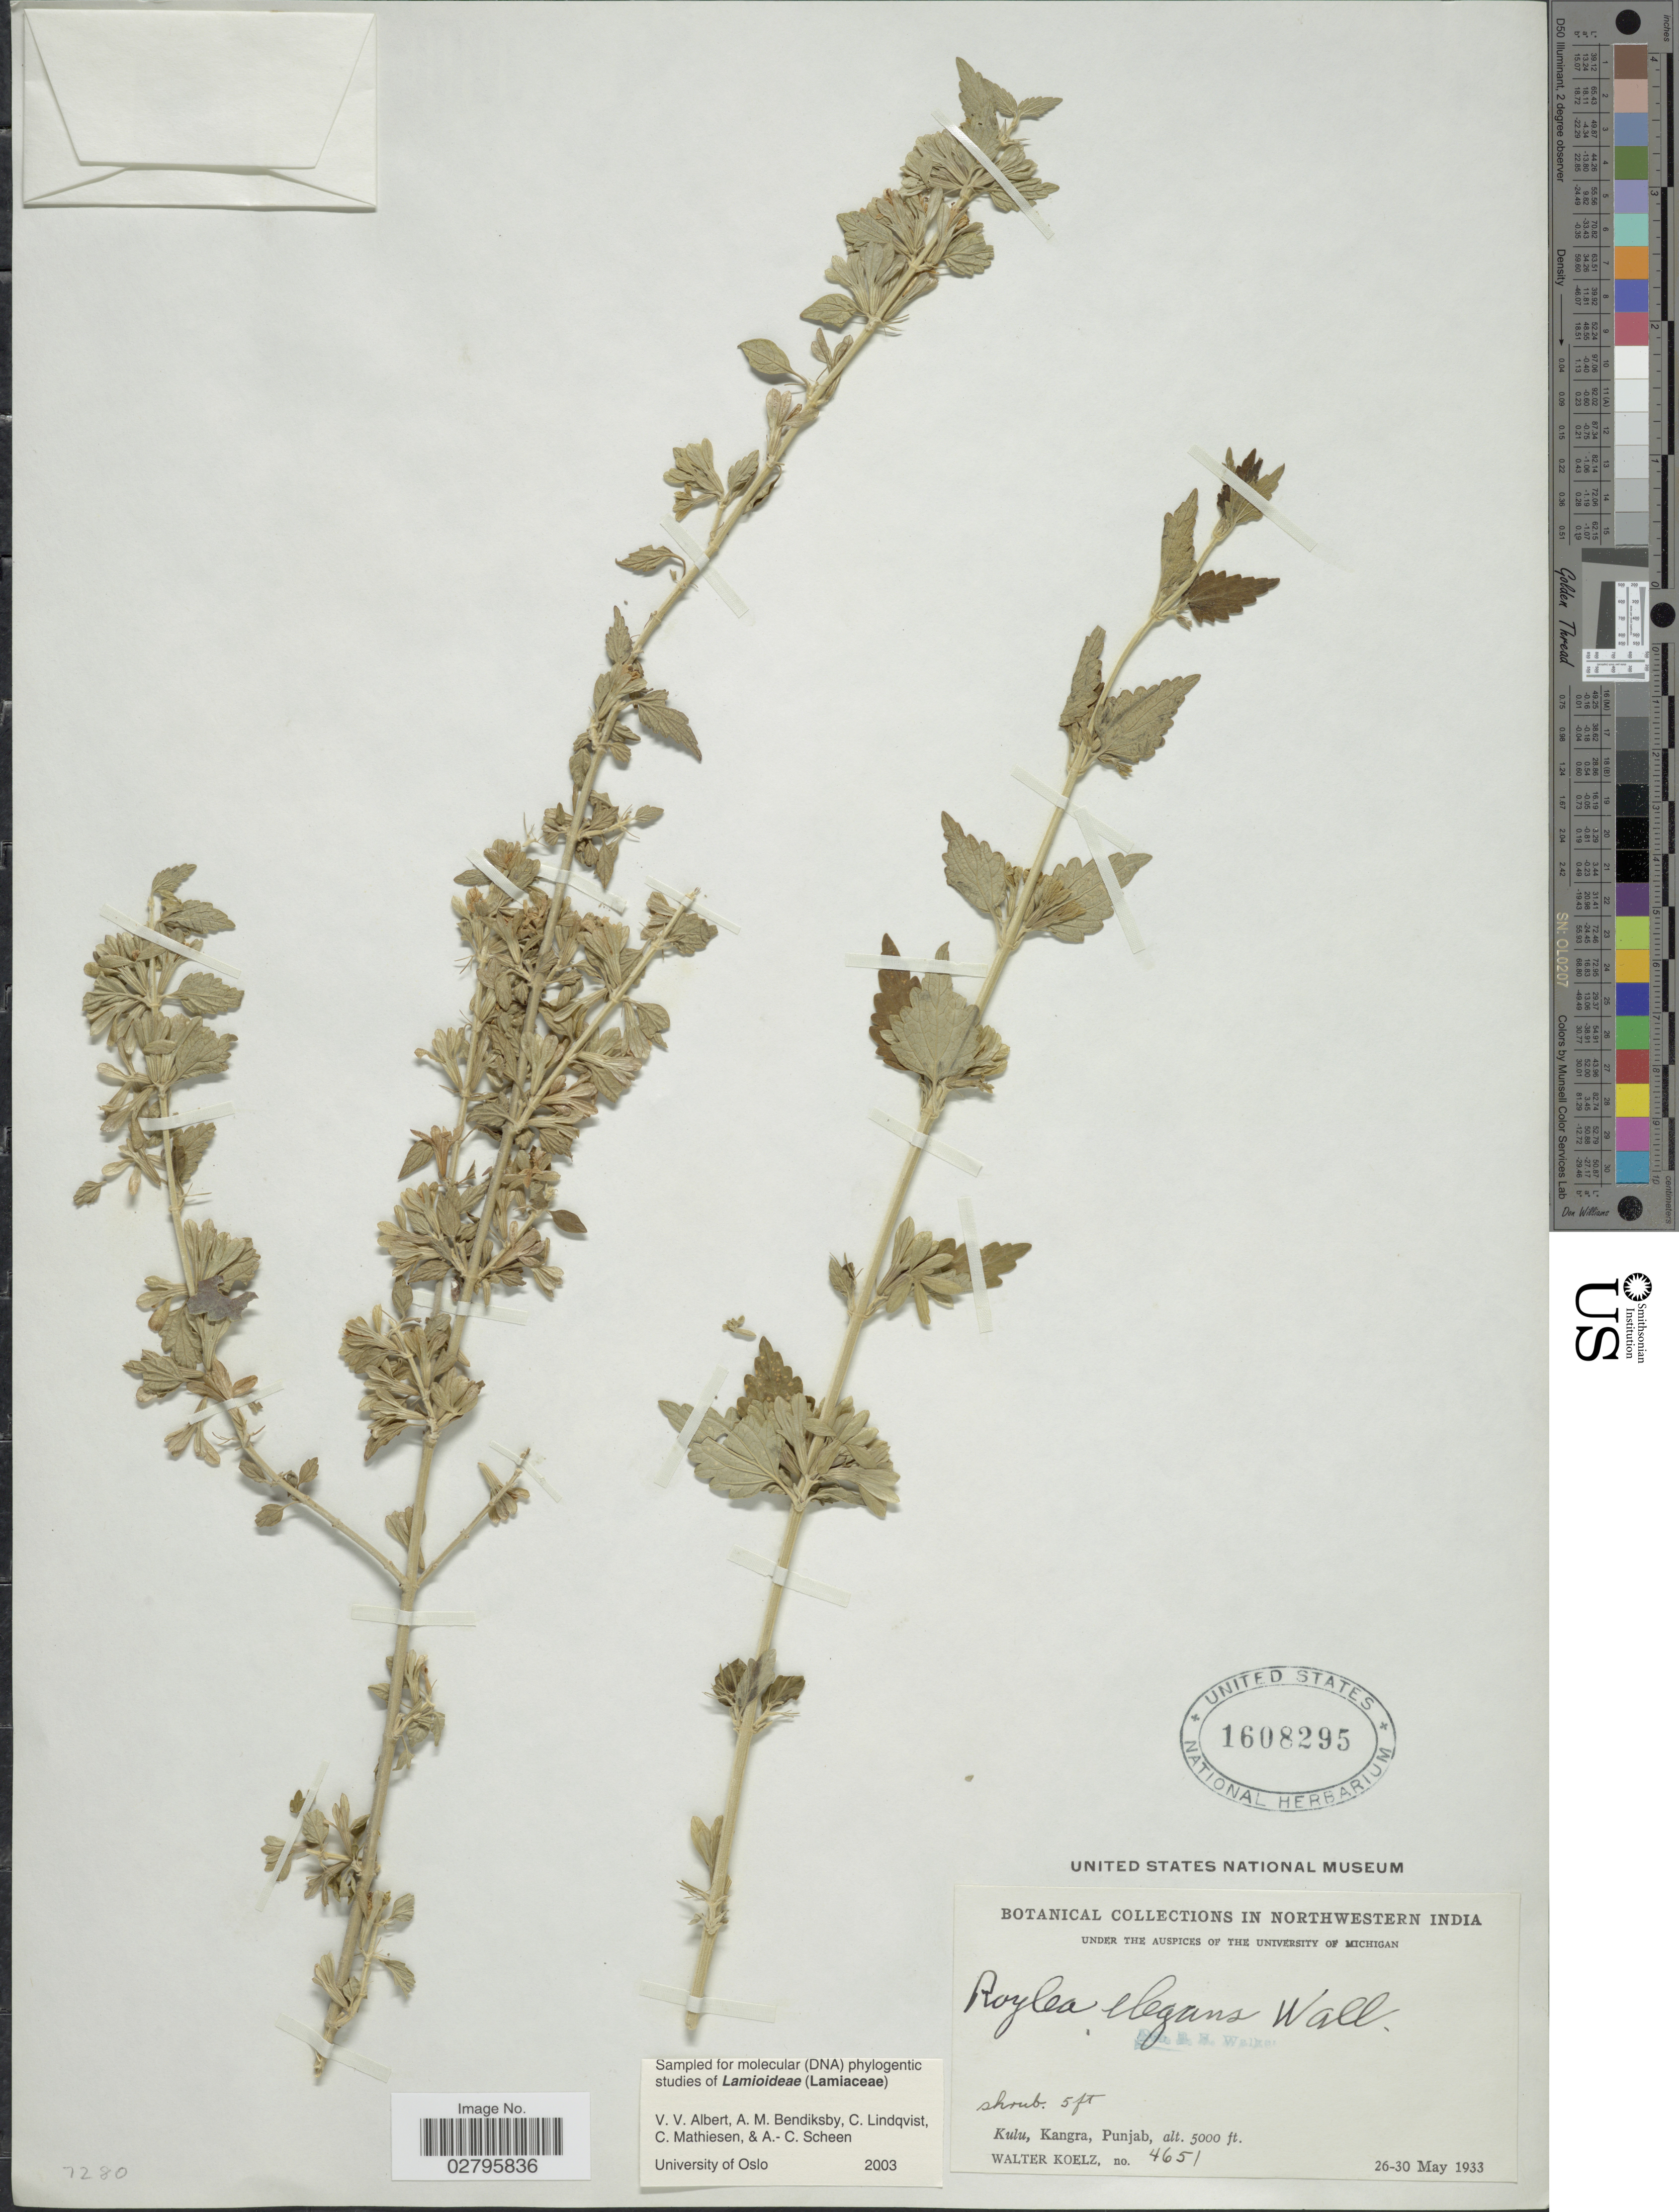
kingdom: Plantae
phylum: Tracheophyta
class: Magnoliopsida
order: Lamiales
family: Lamiaceae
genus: Roylea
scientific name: Roylea elegans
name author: Wall.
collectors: W. N. Koelz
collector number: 4651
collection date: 1933-05-26/1933-05-30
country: India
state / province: Himachal Pradesh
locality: Northwestern India. Kulu, Kangra, Punjab.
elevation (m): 1524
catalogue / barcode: US 1608295